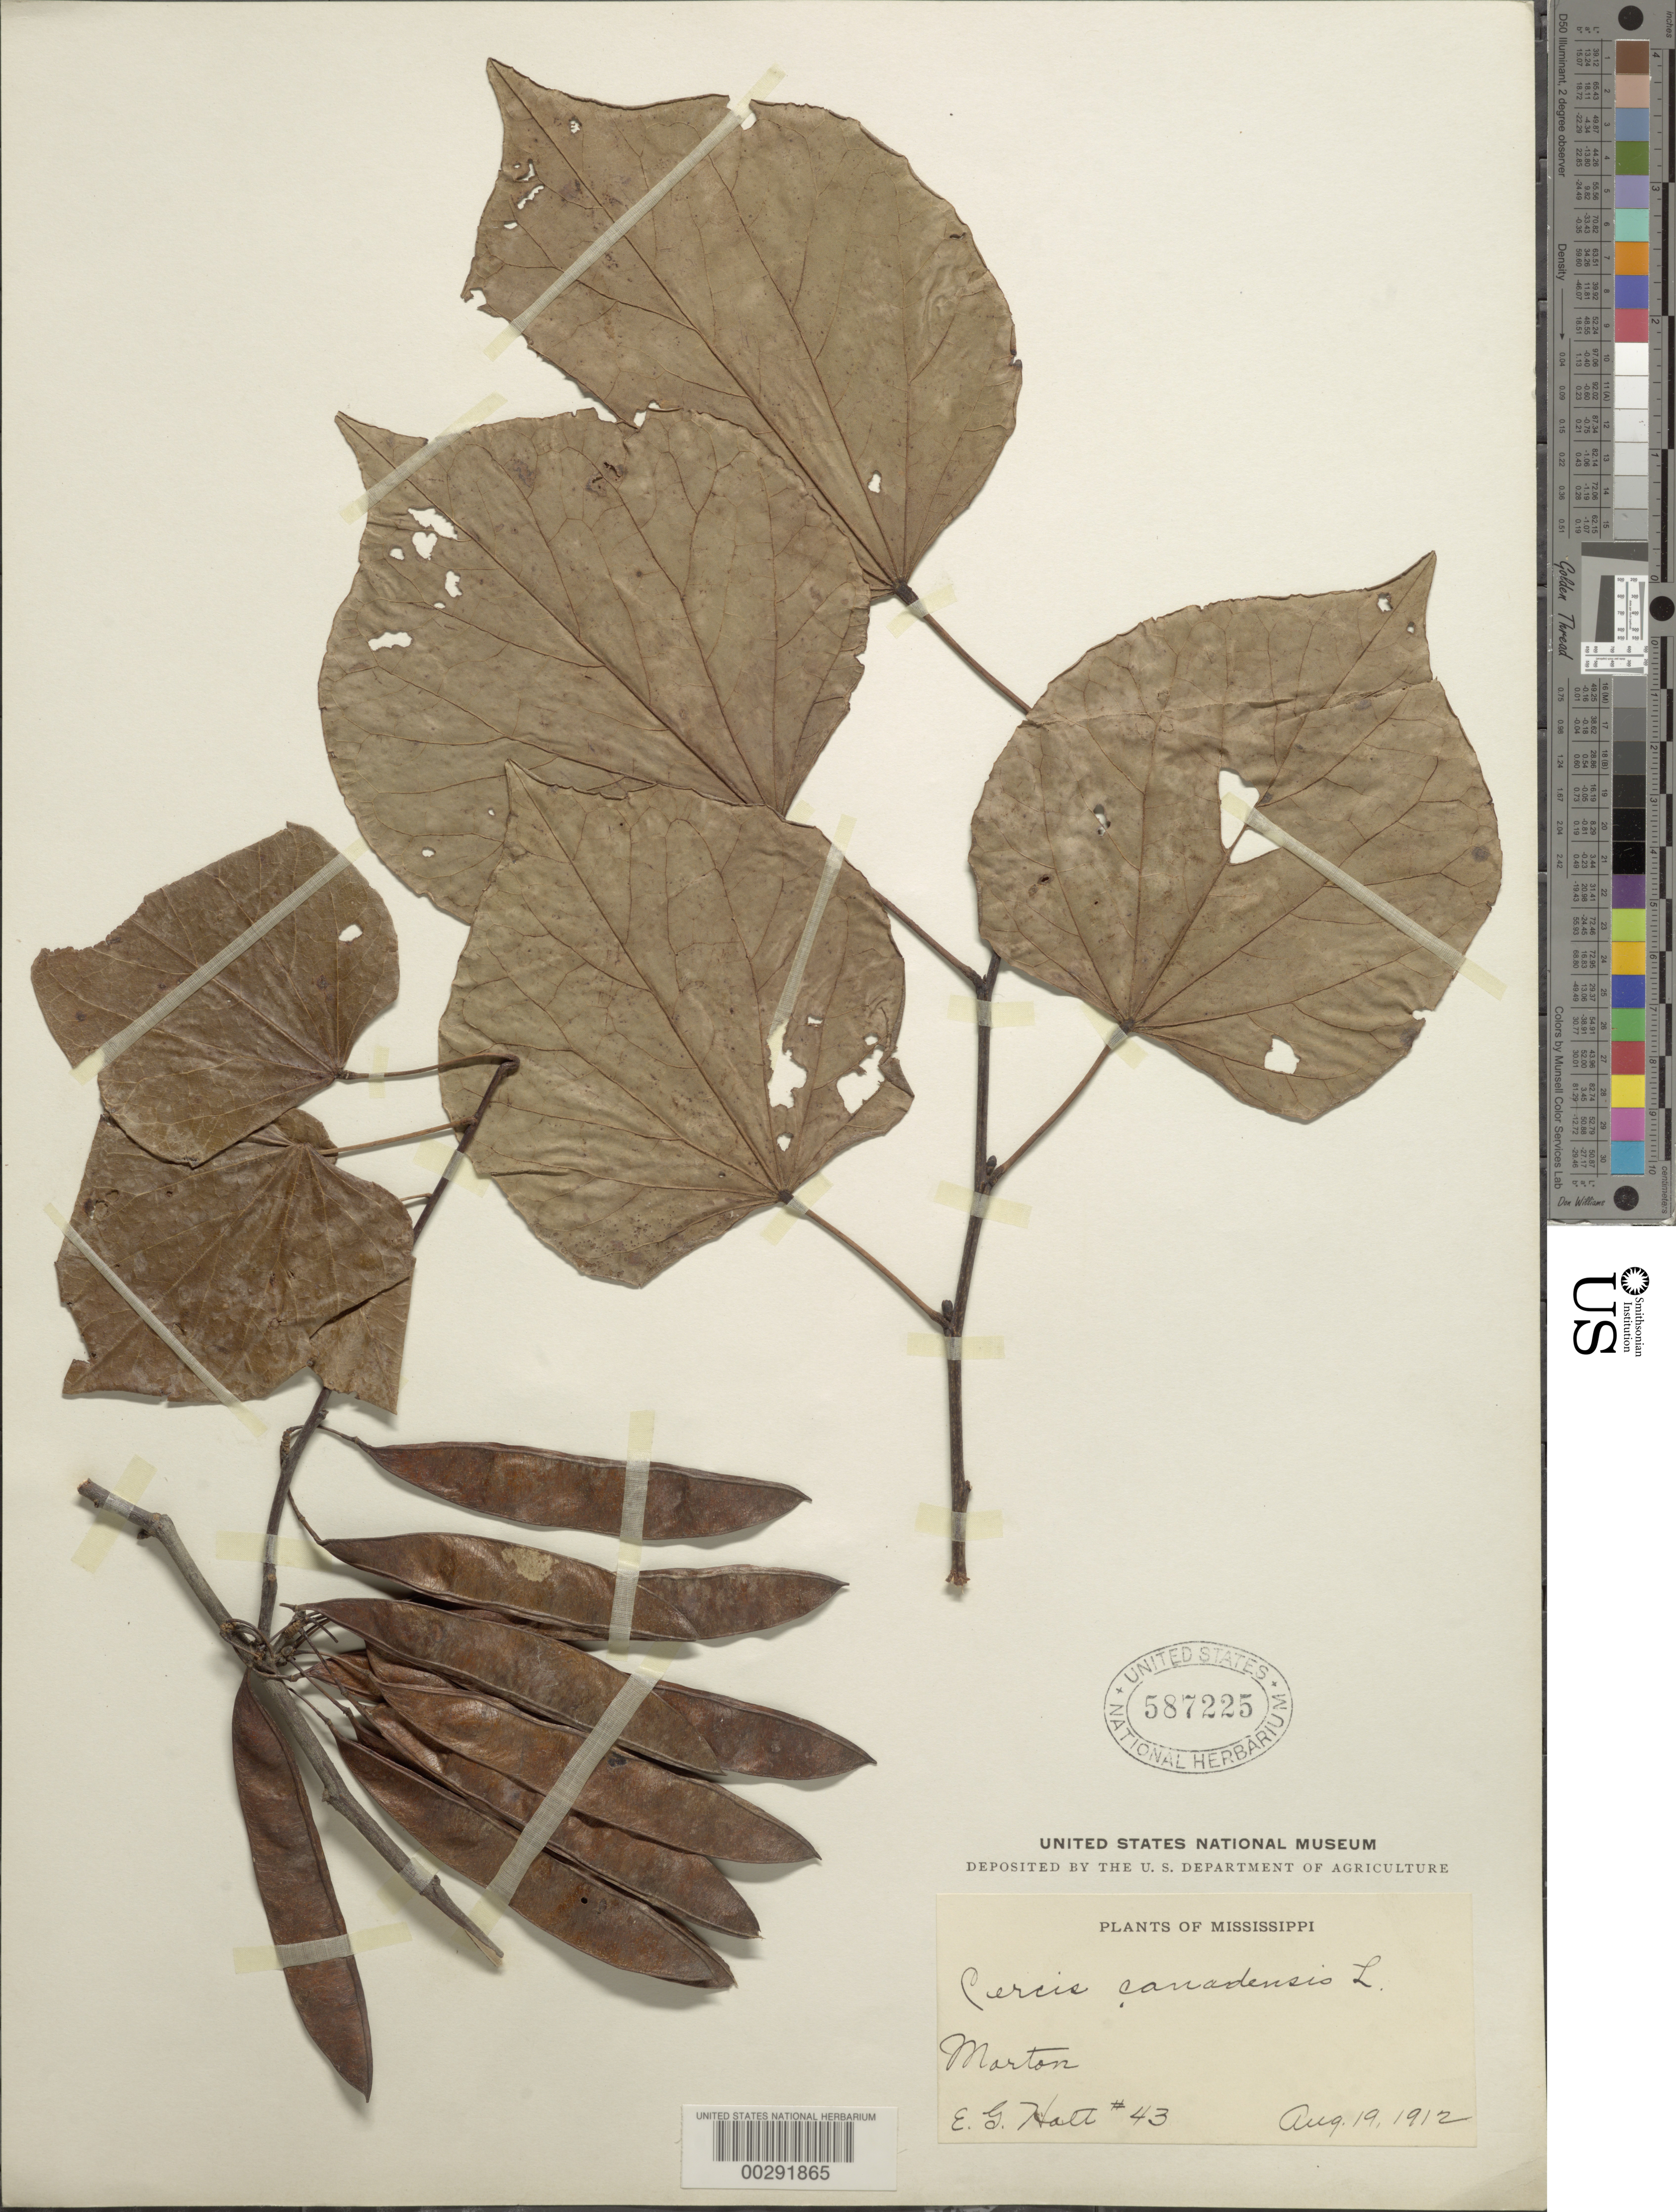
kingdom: Plantae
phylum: Tracheophyta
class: Magnoliopsida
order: Fabales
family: Fabaceae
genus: Cercis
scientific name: Cercis canadensis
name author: L.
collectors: E. Holt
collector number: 43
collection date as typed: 19 Aug 1912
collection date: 1912-08-19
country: United States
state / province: Mississippi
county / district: Scott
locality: Morton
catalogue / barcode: US 587225